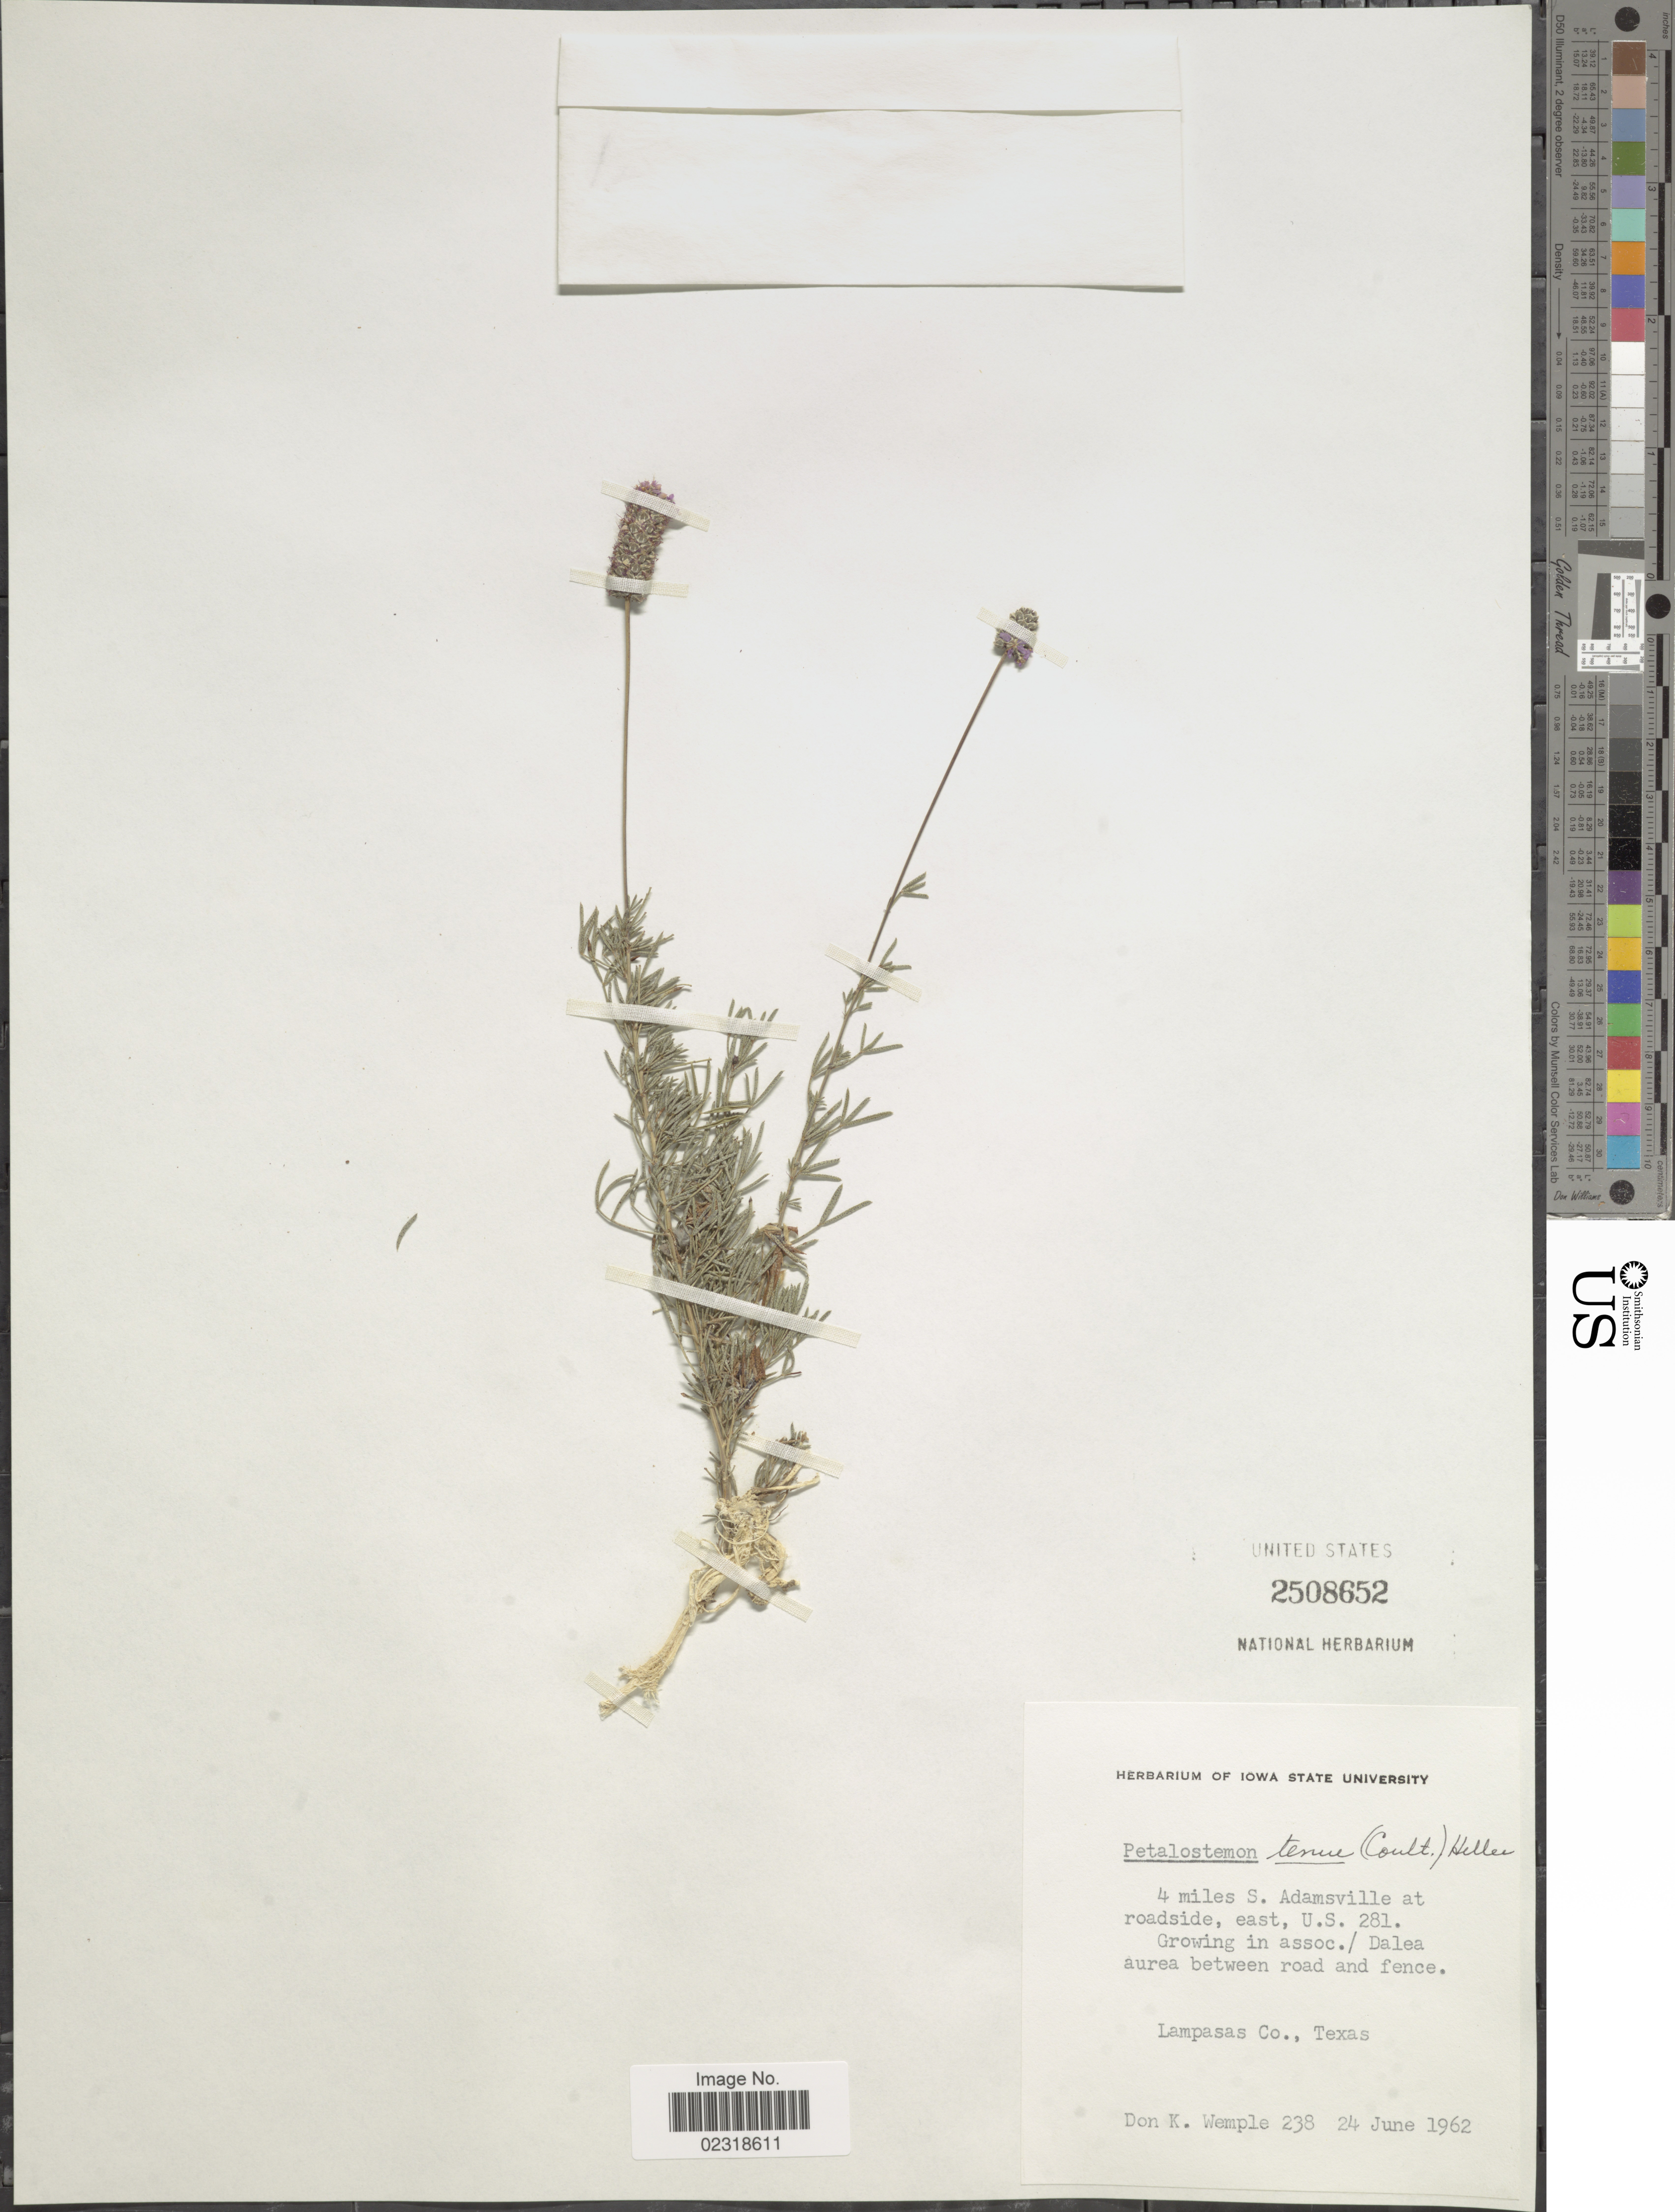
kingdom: Plantae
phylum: Tracheophyta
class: Magnoliopsida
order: Fabales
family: Fabaceae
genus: Dalea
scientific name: Dalea tenuis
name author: (J.M. Coult.) Shinners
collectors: D. Wemple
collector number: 238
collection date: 1962-06-24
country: United States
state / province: Texas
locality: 4 miles S. Adamsville at roadside, east, U.S. 281, growing in assoc./ Dalea aurea between road and fence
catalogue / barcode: US 2508652